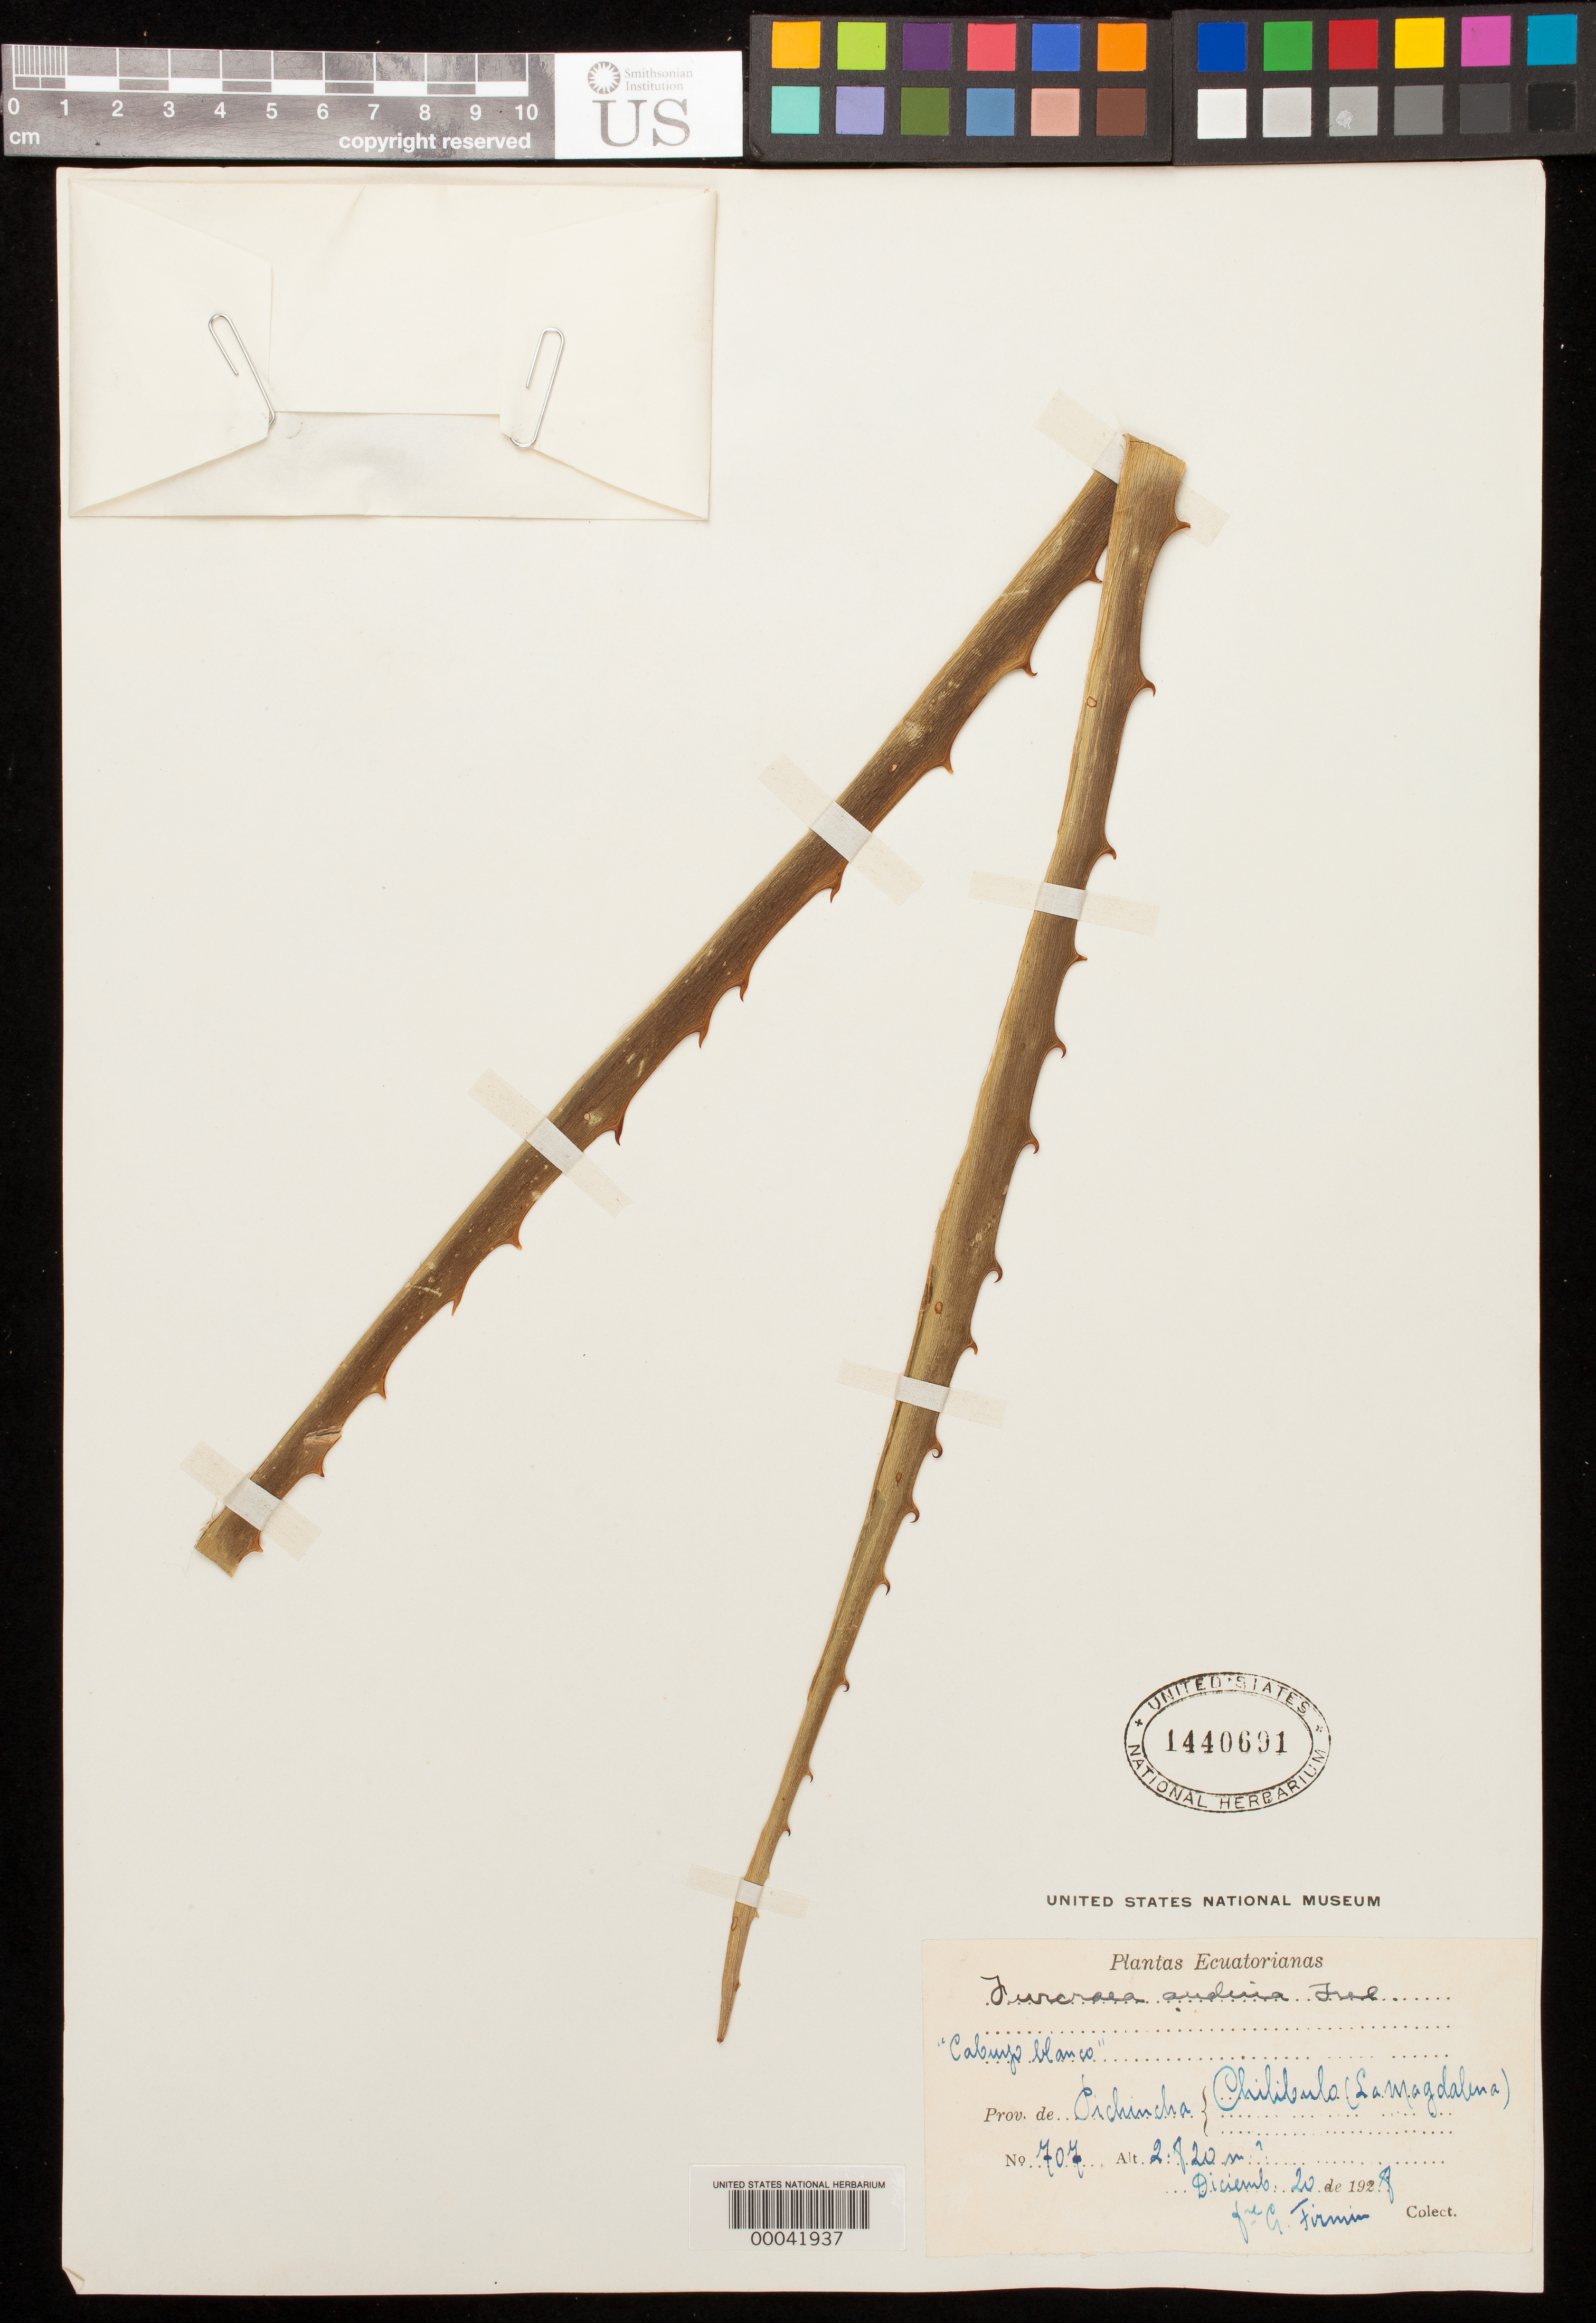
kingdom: Plantae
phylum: Tracheophyta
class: Liliopsida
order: Asparagales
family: Asparagaceae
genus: Furcraea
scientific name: Furcraea andina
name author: Trel.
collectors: G. Firmin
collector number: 707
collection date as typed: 20 Dec 1928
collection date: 1928-12-20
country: Ecuador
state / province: Pichincha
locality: Chilibulo, la Magdalena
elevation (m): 2820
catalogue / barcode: US 1440691